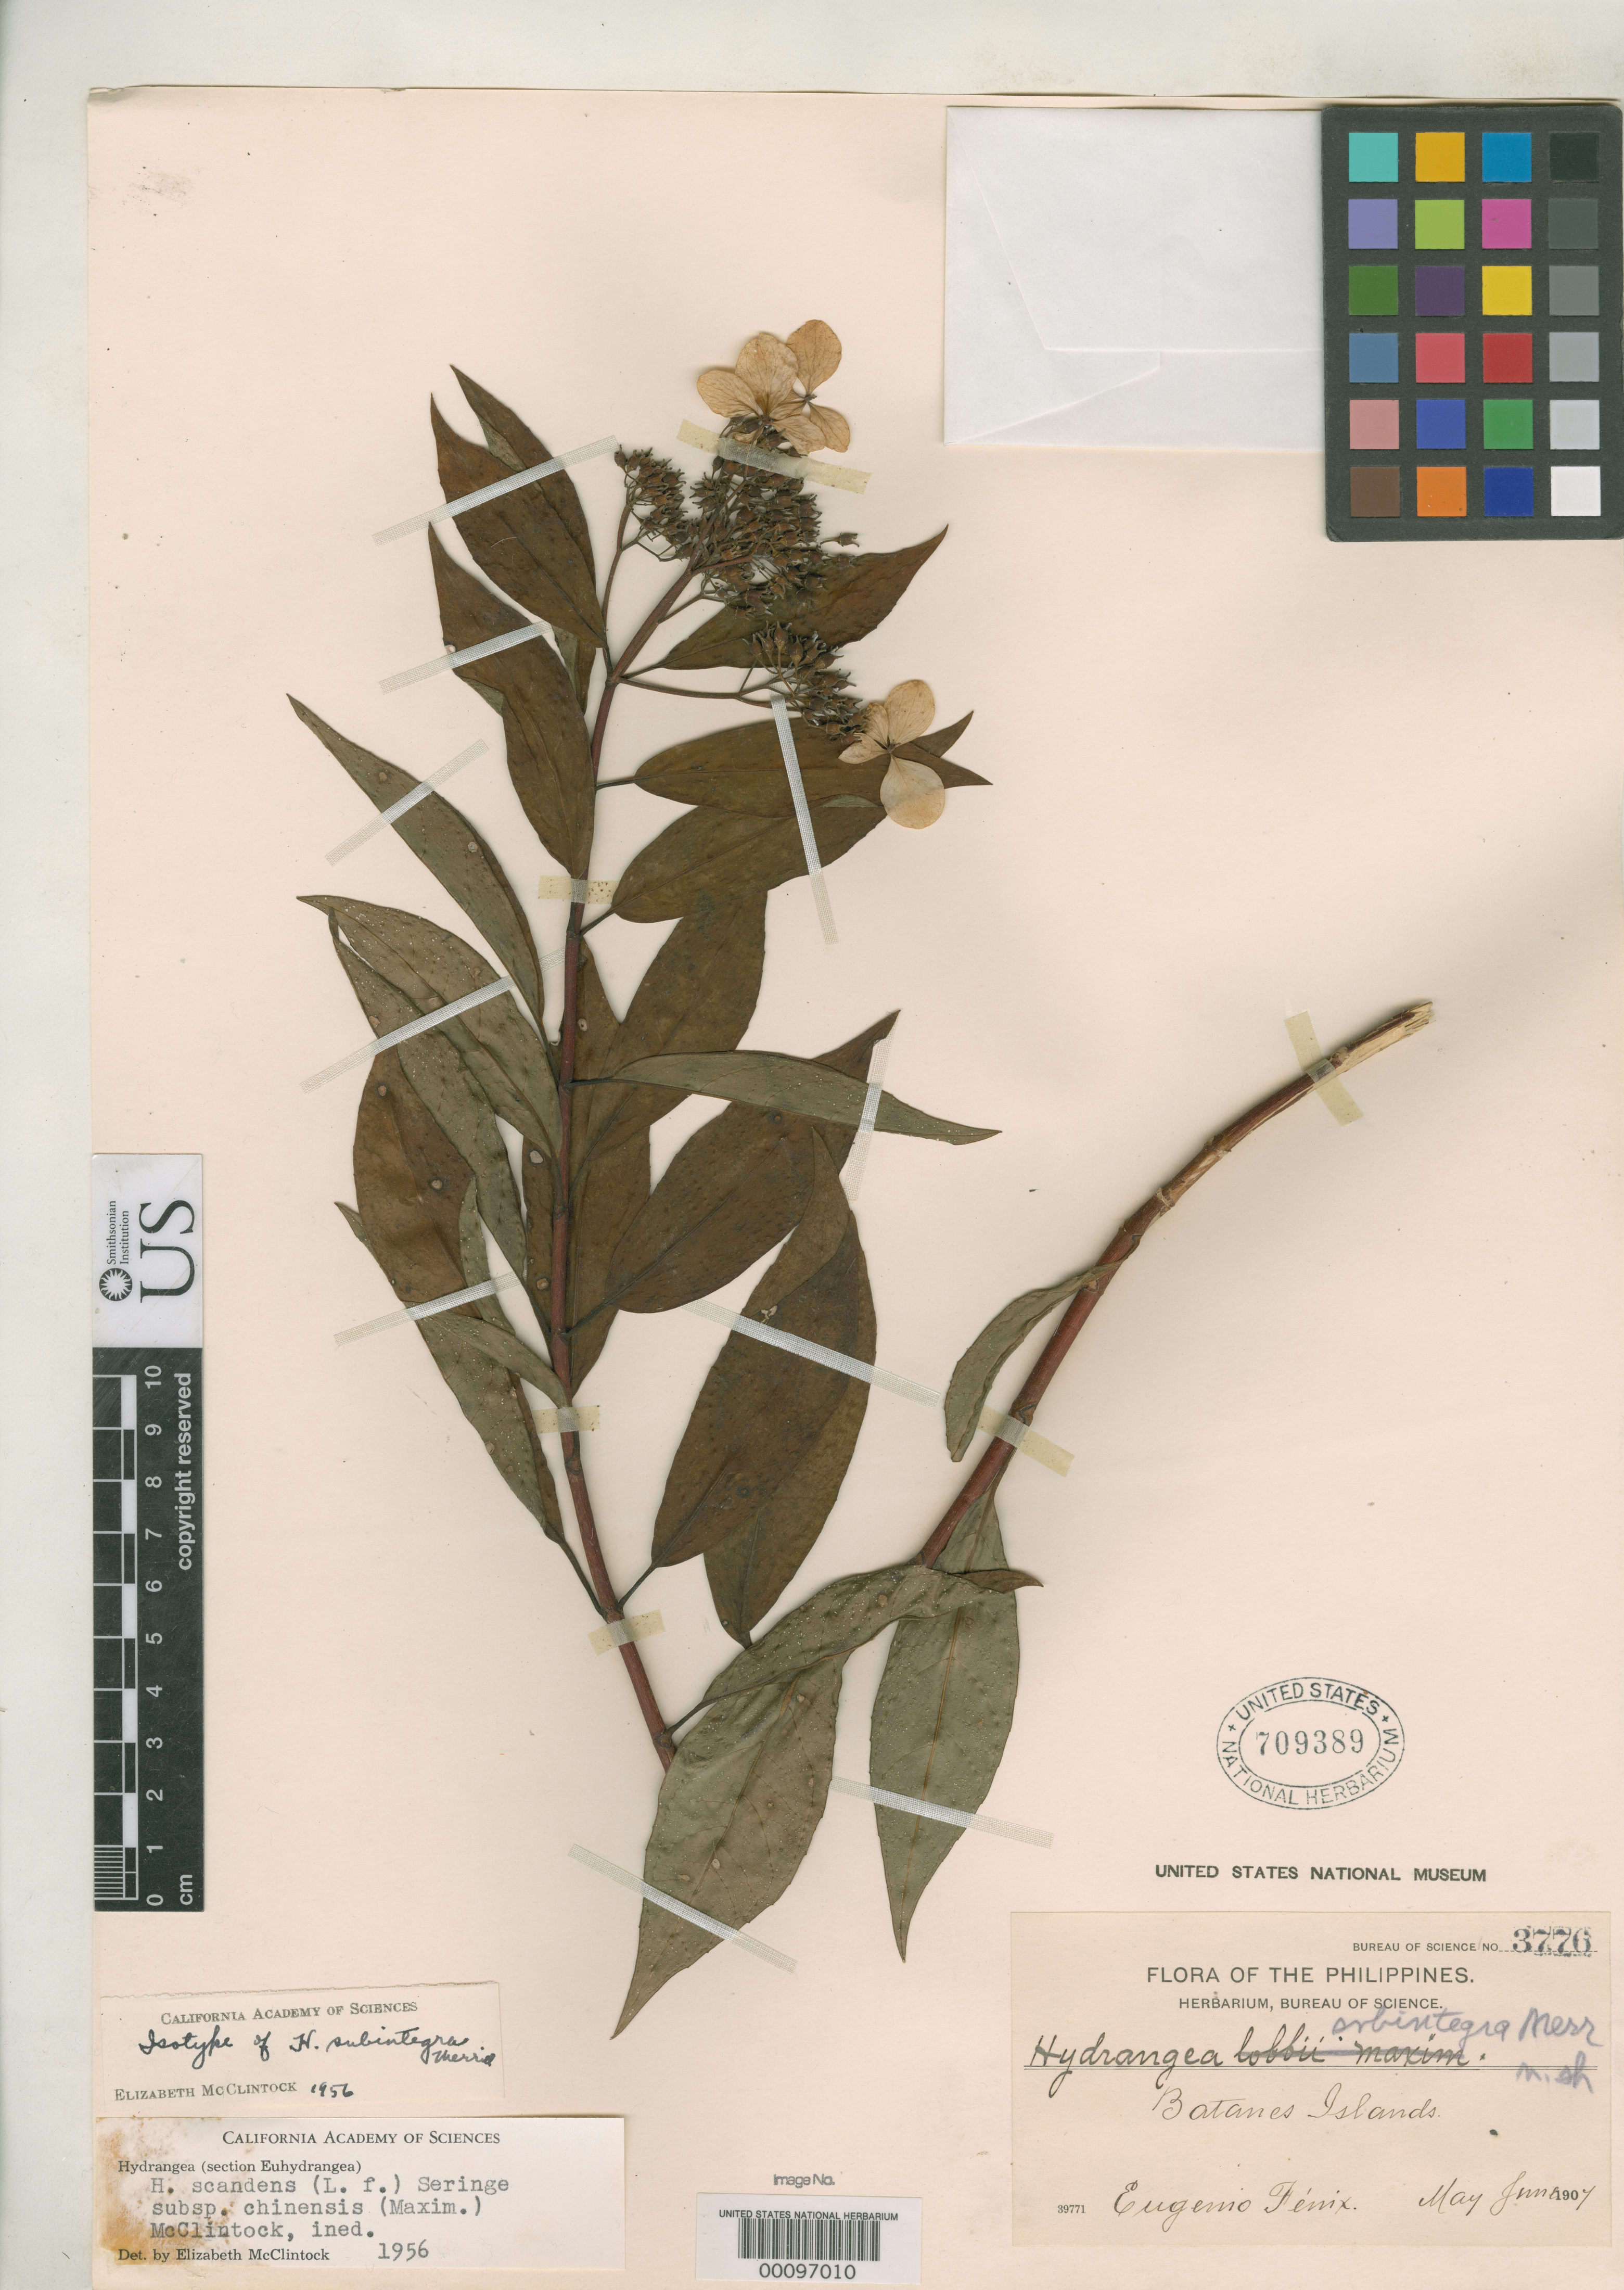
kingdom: Plantae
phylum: Tracheophyta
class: Magnoliopsida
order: Cornales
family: Hydrangeaceae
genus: Hydrangea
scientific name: Hydrangea subintegra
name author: Merr.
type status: Isotype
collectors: E. Fénix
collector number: Bur. Sci. 3776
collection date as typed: Jun 1907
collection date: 1907-06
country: Philippines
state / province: Cagayan Valley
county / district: Batanes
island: Batan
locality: Santo Domingo de Basco.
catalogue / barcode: US 709389